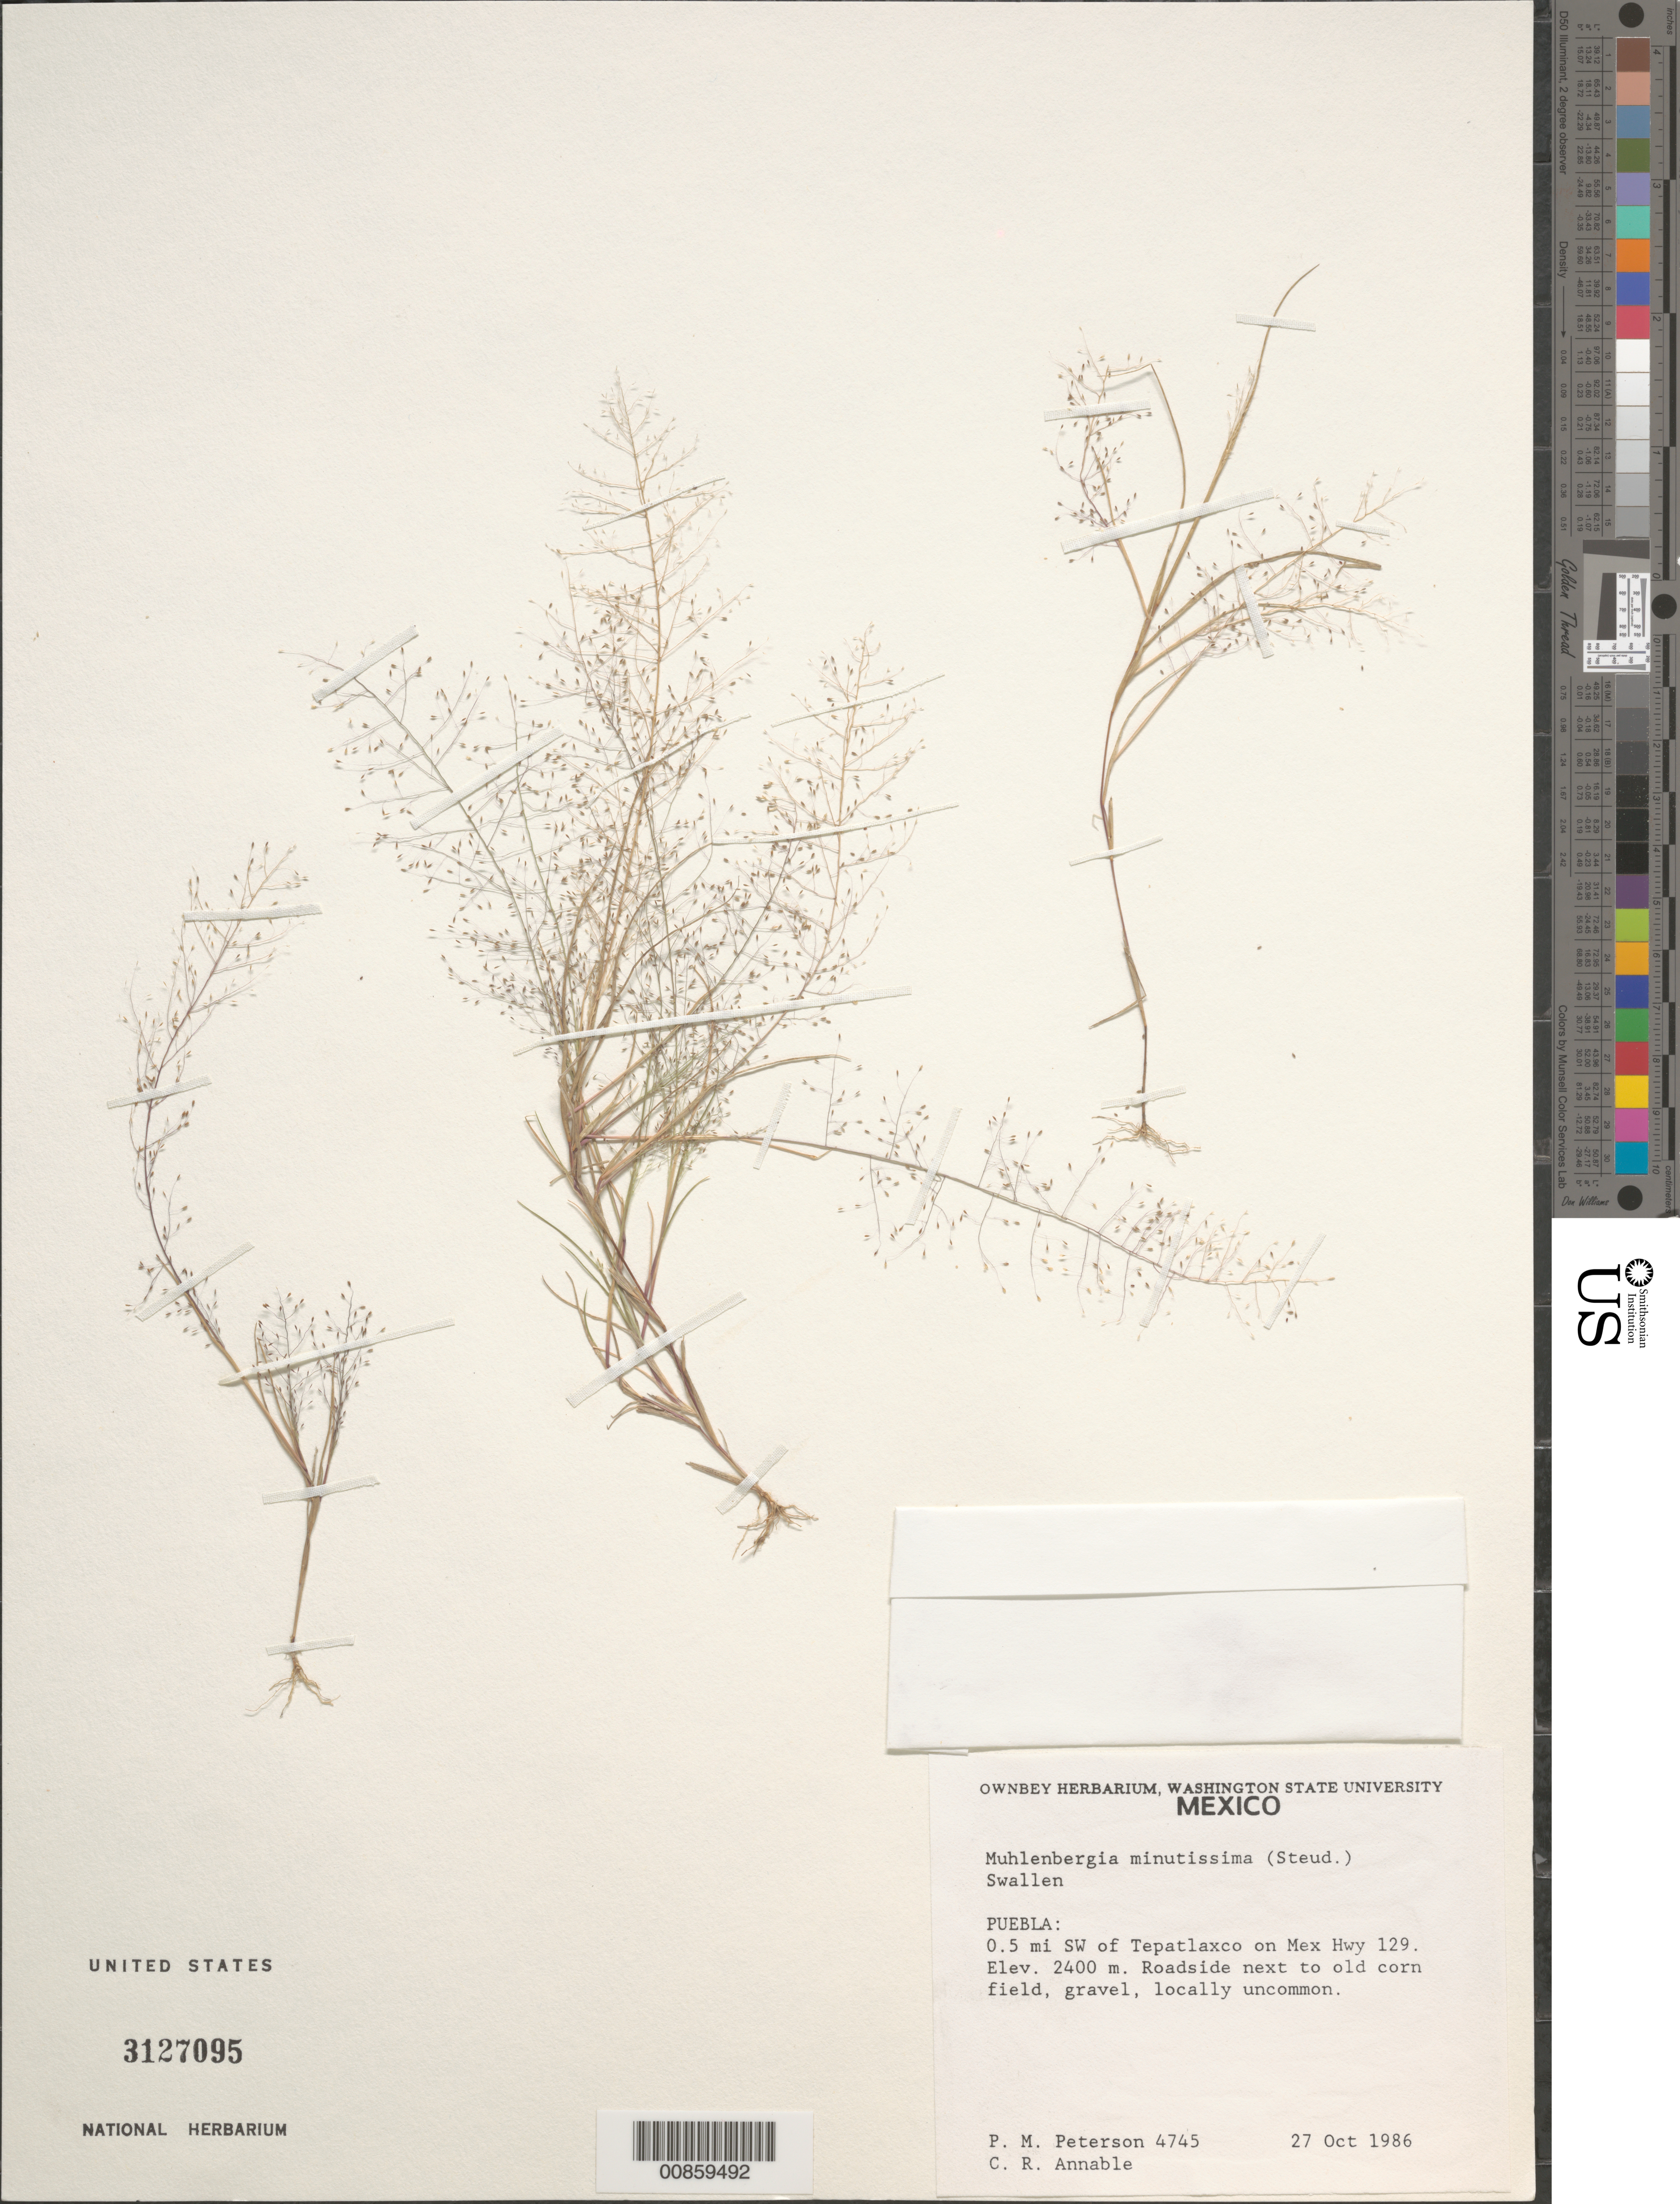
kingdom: Plantae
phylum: Tracheophyta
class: Liliopsida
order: Poales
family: Poaceae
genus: Muhlenbergia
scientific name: Muhlenbergia minutissima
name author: (Steud.) Swallen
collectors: P. M. Peterson & C. R. Annable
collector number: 4745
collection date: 1986-10-27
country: Mexico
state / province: Puebla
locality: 0.5 mi SW of Tepatlaxco on Mex Hwy 129. Roadside next to old corn field, gravel, locally uncommon.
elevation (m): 2400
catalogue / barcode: US 3127095